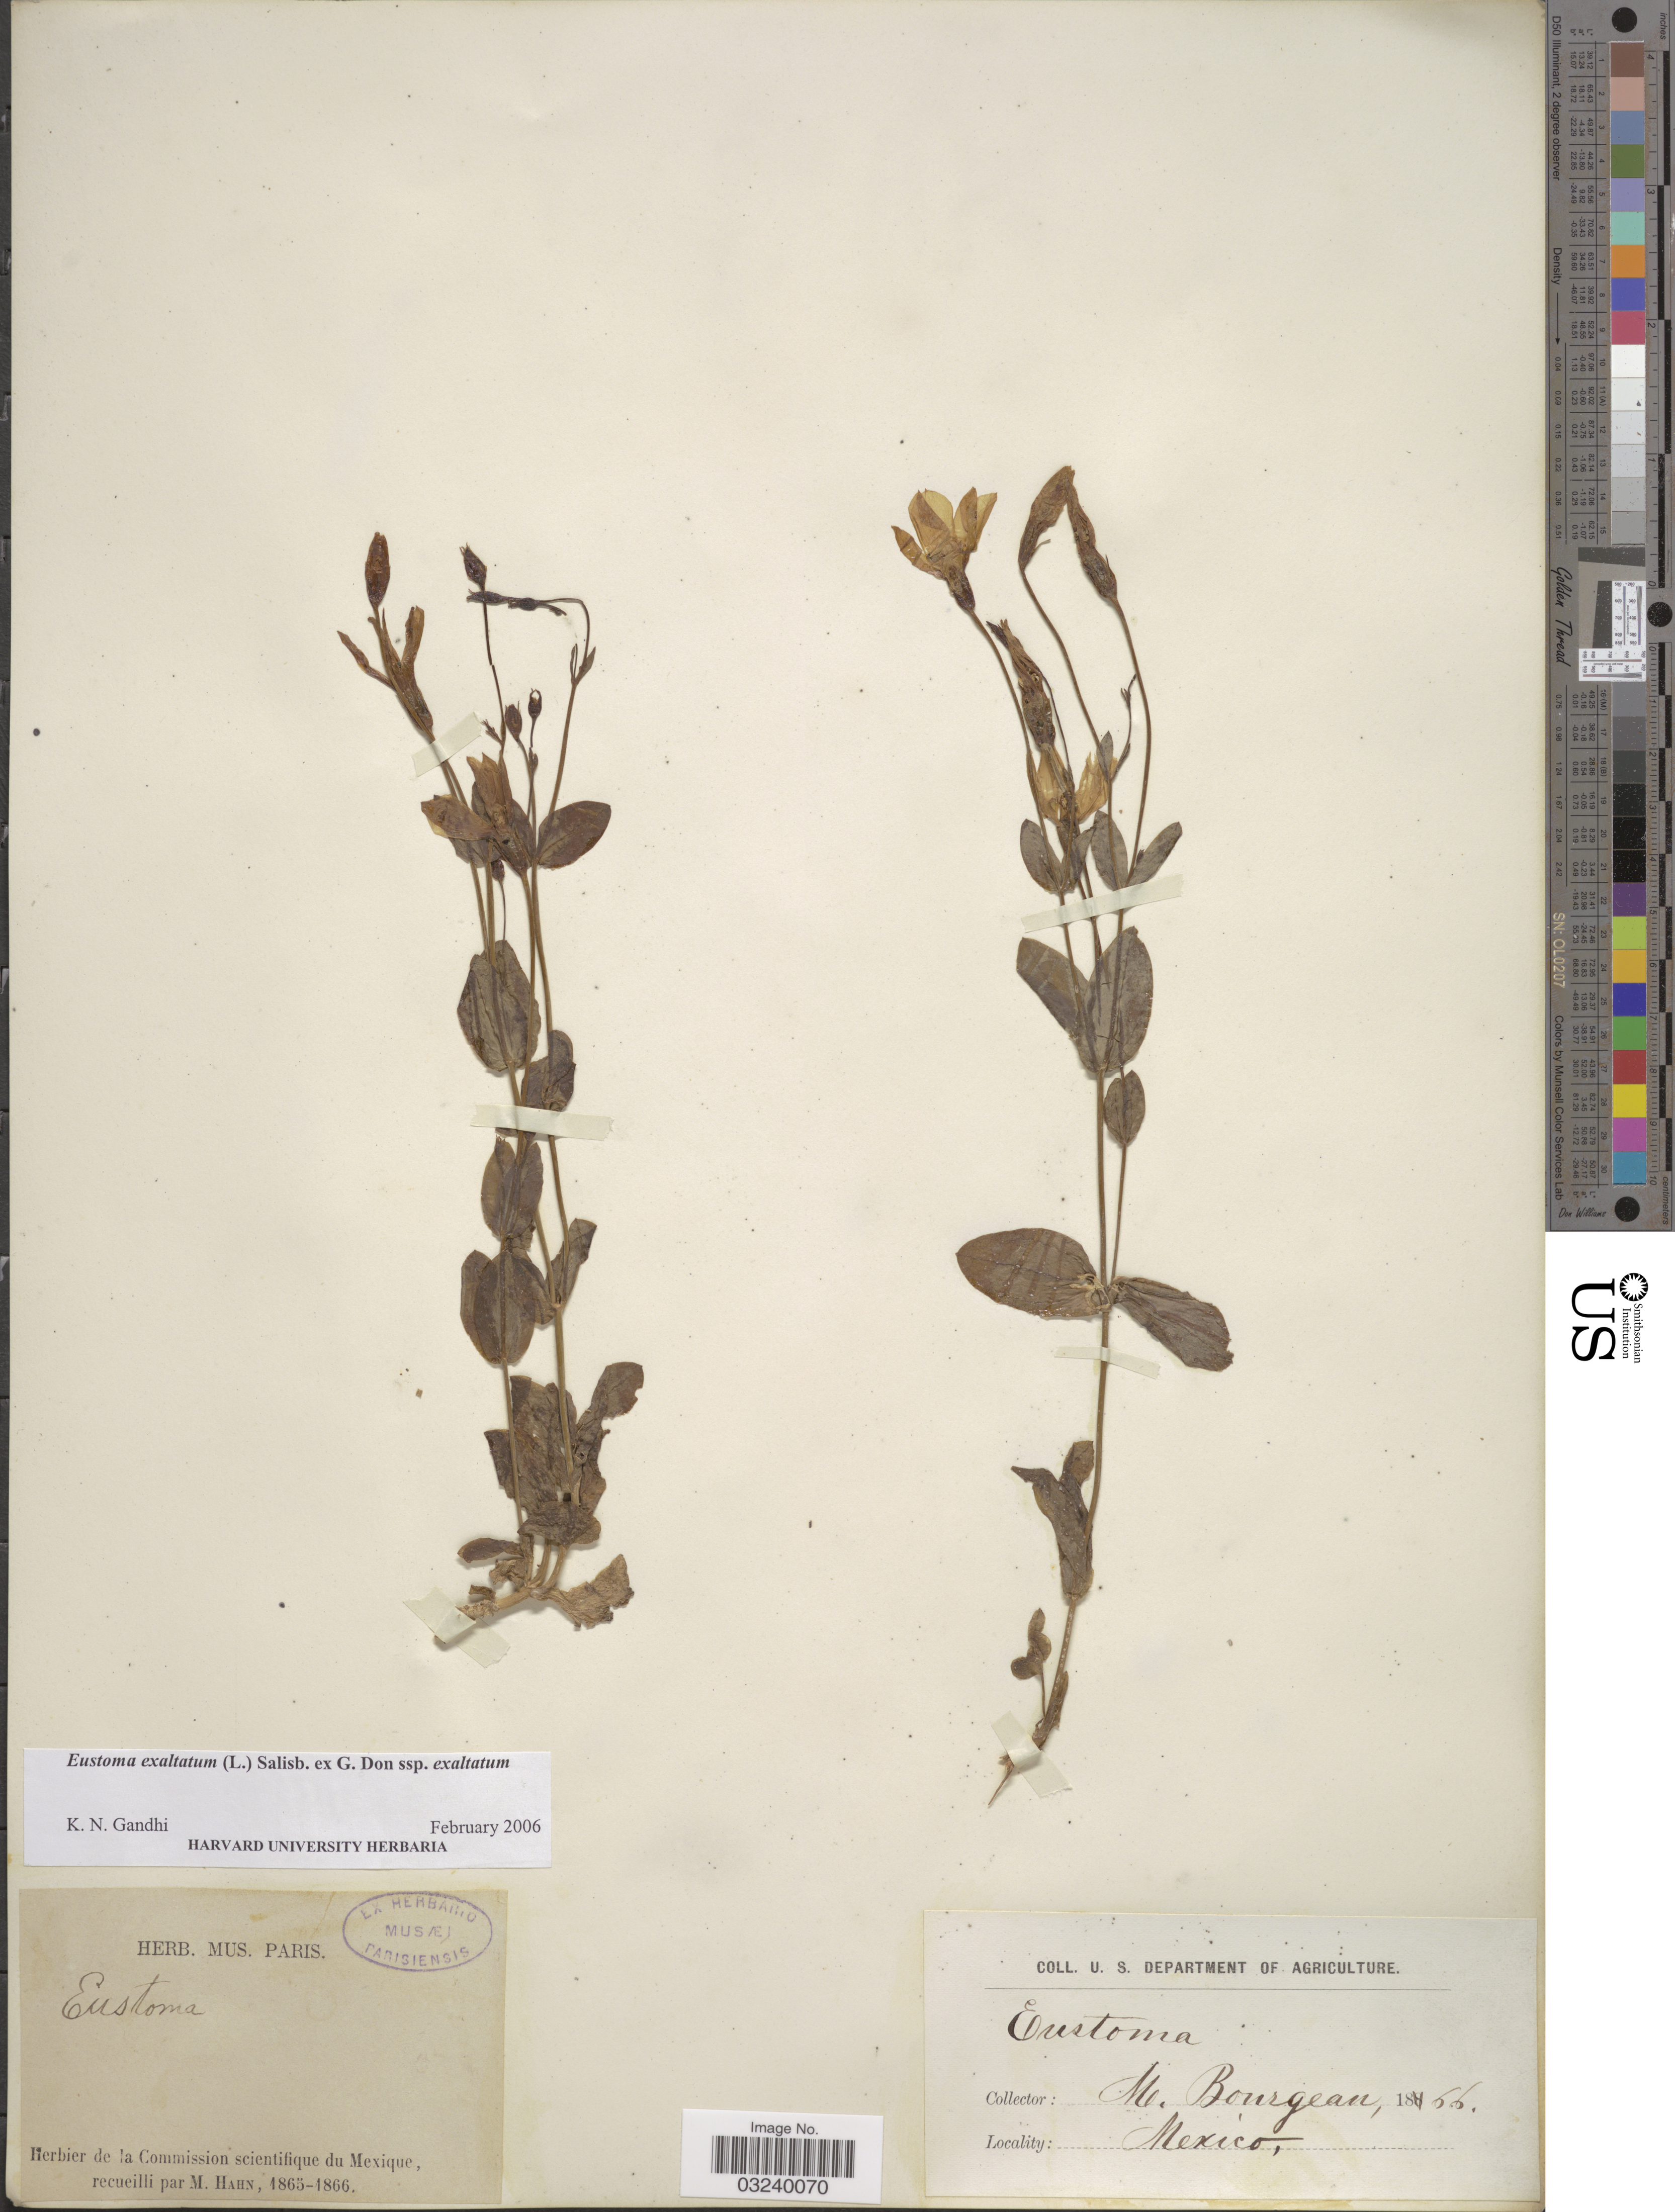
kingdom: Plantae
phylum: Tracheophyta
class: Magnoliopsida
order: Gentianales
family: Gentianaceae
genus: Eustoma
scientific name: Eustoma exaltatum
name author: (L.) Salisb. ex Don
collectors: M. Bourgeau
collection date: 1866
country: Mexico